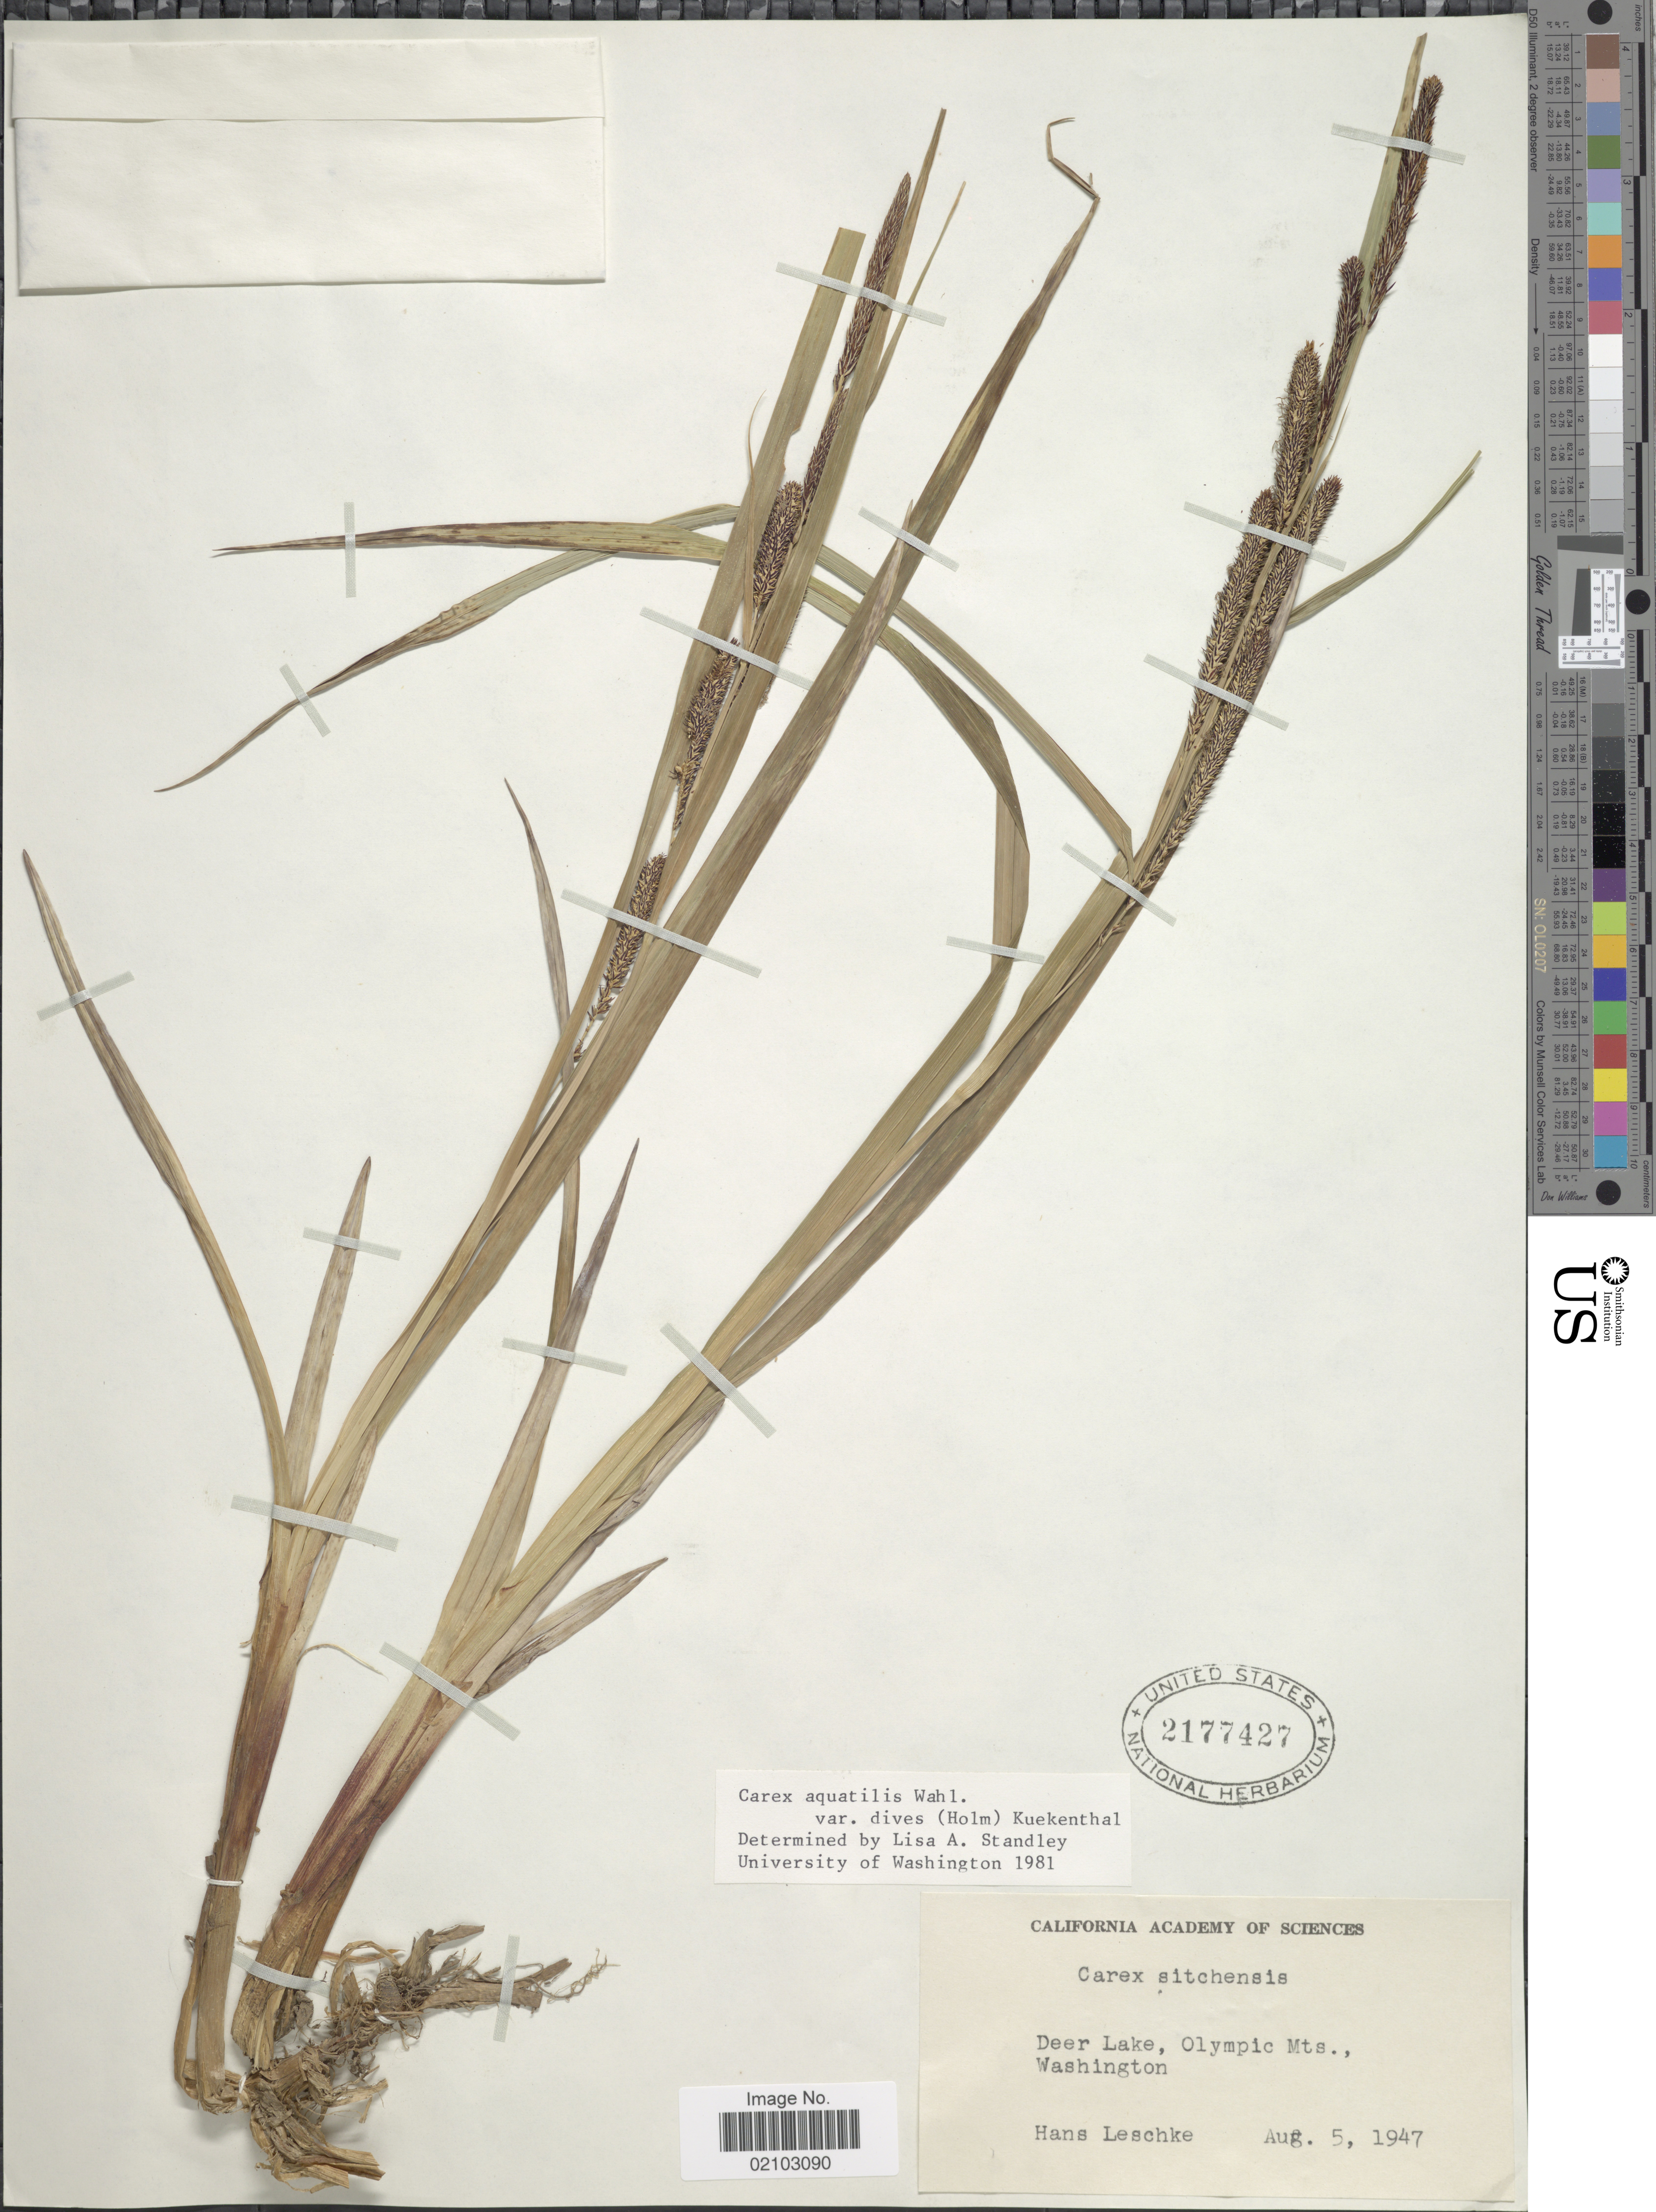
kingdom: Plantae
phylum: Tracheophyta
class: Liliopsida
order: Poales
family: Cyperaceae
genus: Carex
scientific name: Carex aquatilis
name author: Wahlenb.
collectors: H. Leschke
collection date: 1947-08-05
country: United States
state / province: Washington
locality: Deer Lake, Olympic Mts.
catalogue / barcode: US 2177427